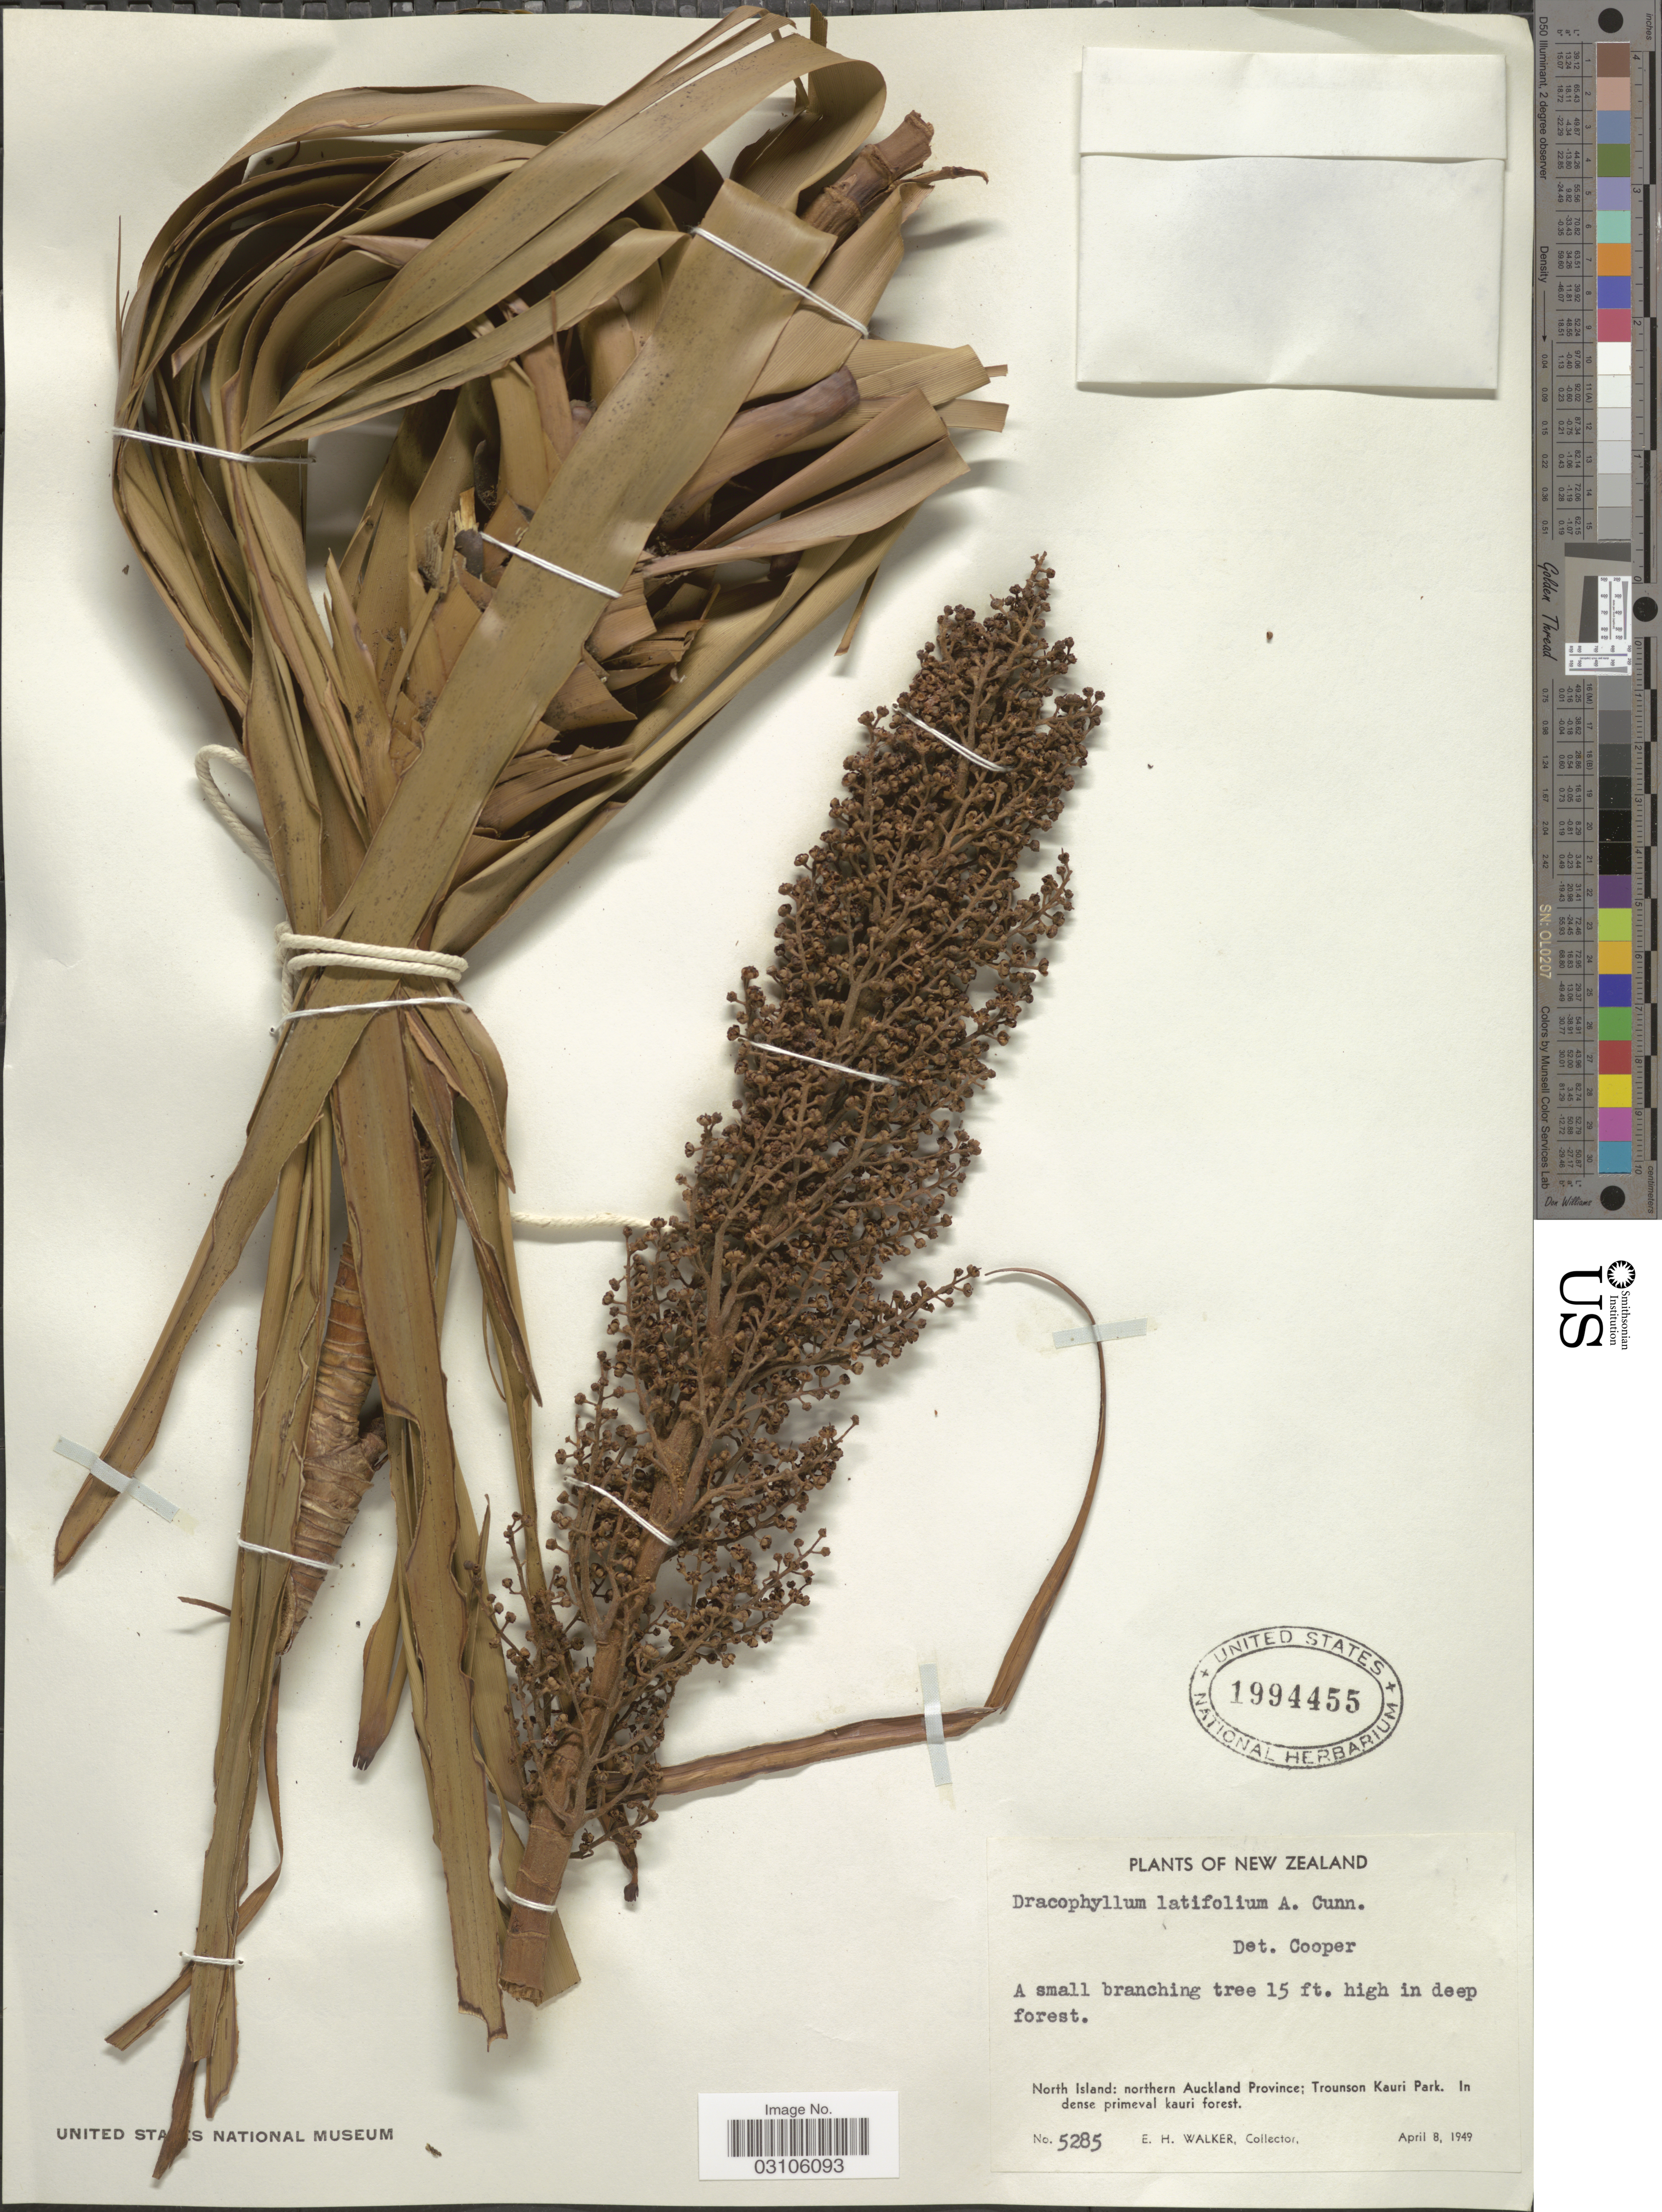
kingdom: Plantae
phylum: Tracheophyta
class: Magnoliopsida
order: Ericales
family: Ericaceae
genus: Dracophyllum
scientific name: Dracophyllum latifolium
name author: A. Cunn.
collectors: E. H. Walker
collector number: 5285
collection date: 1949-04-08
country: New Zealand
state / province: Auckland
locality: North Island: northern Auckland Province; Trounson Kauri Park.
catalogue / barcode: US 1994455